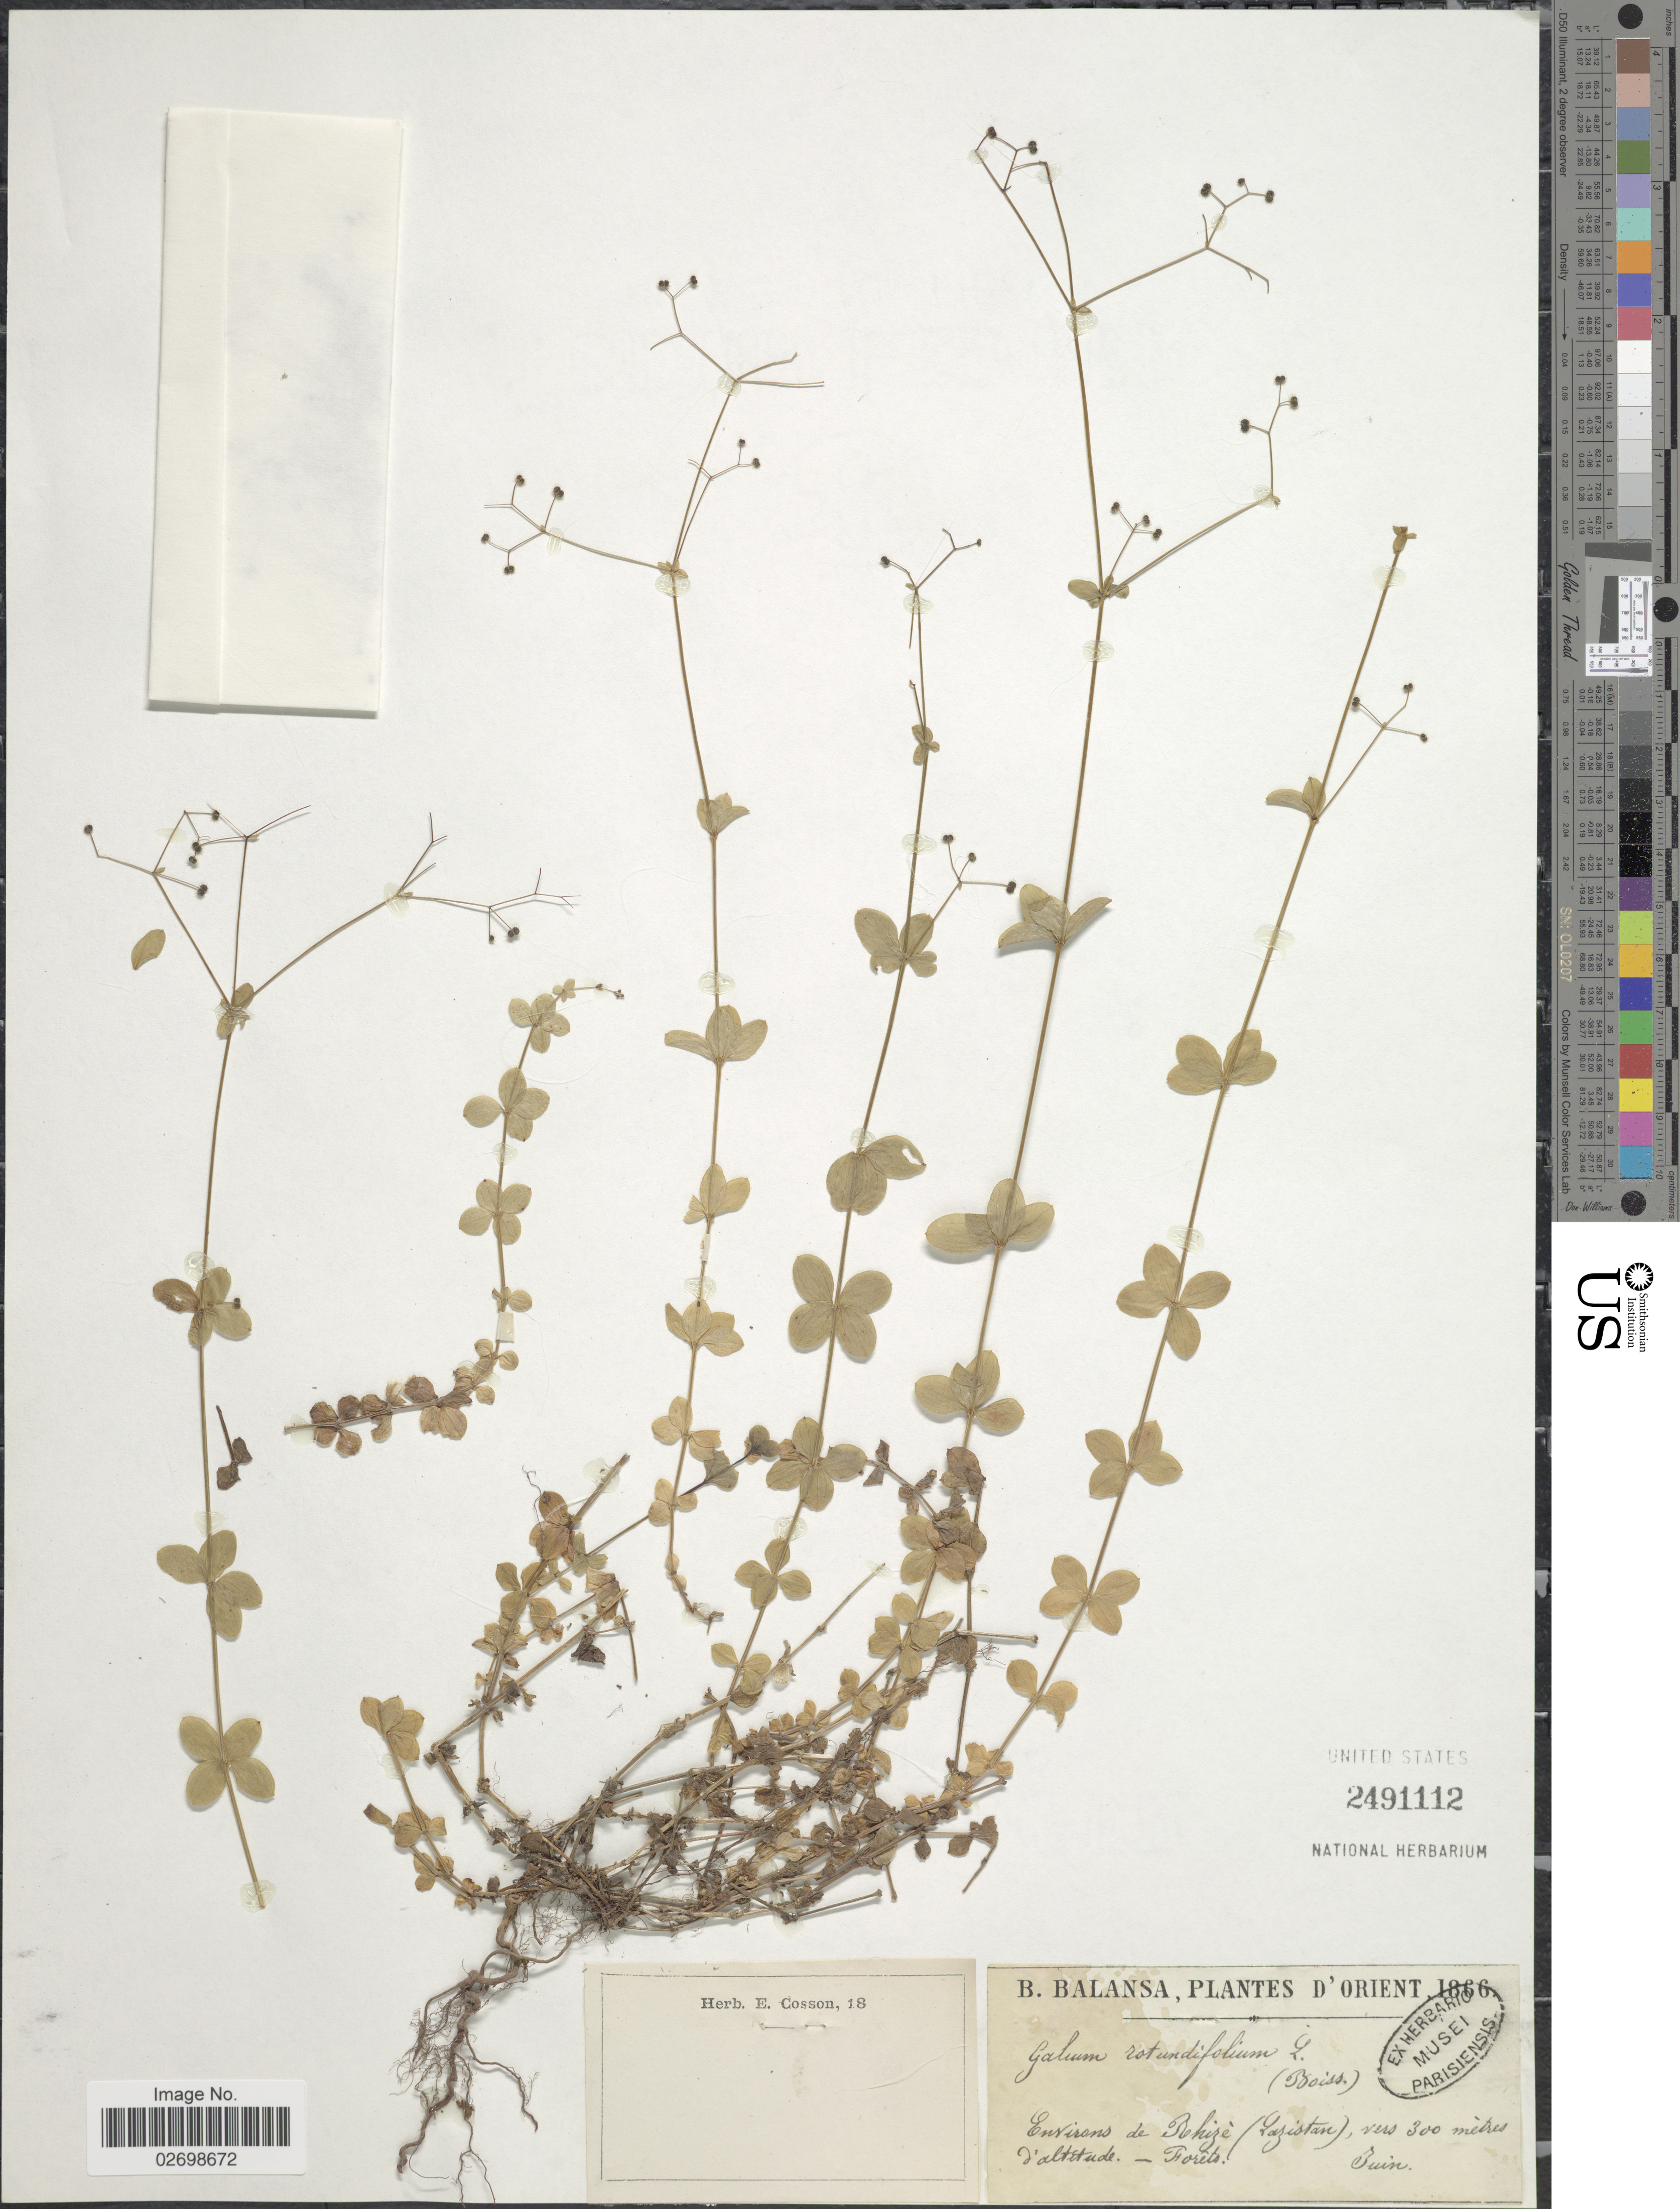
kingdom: Plantae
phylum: Tracheophyta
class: Magnoliopsida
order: Gentianales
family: Rubiaceae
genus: Galium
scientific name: Galium rotundifolium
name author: L.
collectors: B. Balansa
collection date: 1866-06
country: Turkey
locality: D' Orient, Environs de Rhize (Lazistan)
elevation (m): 300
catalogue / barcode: US 2491112